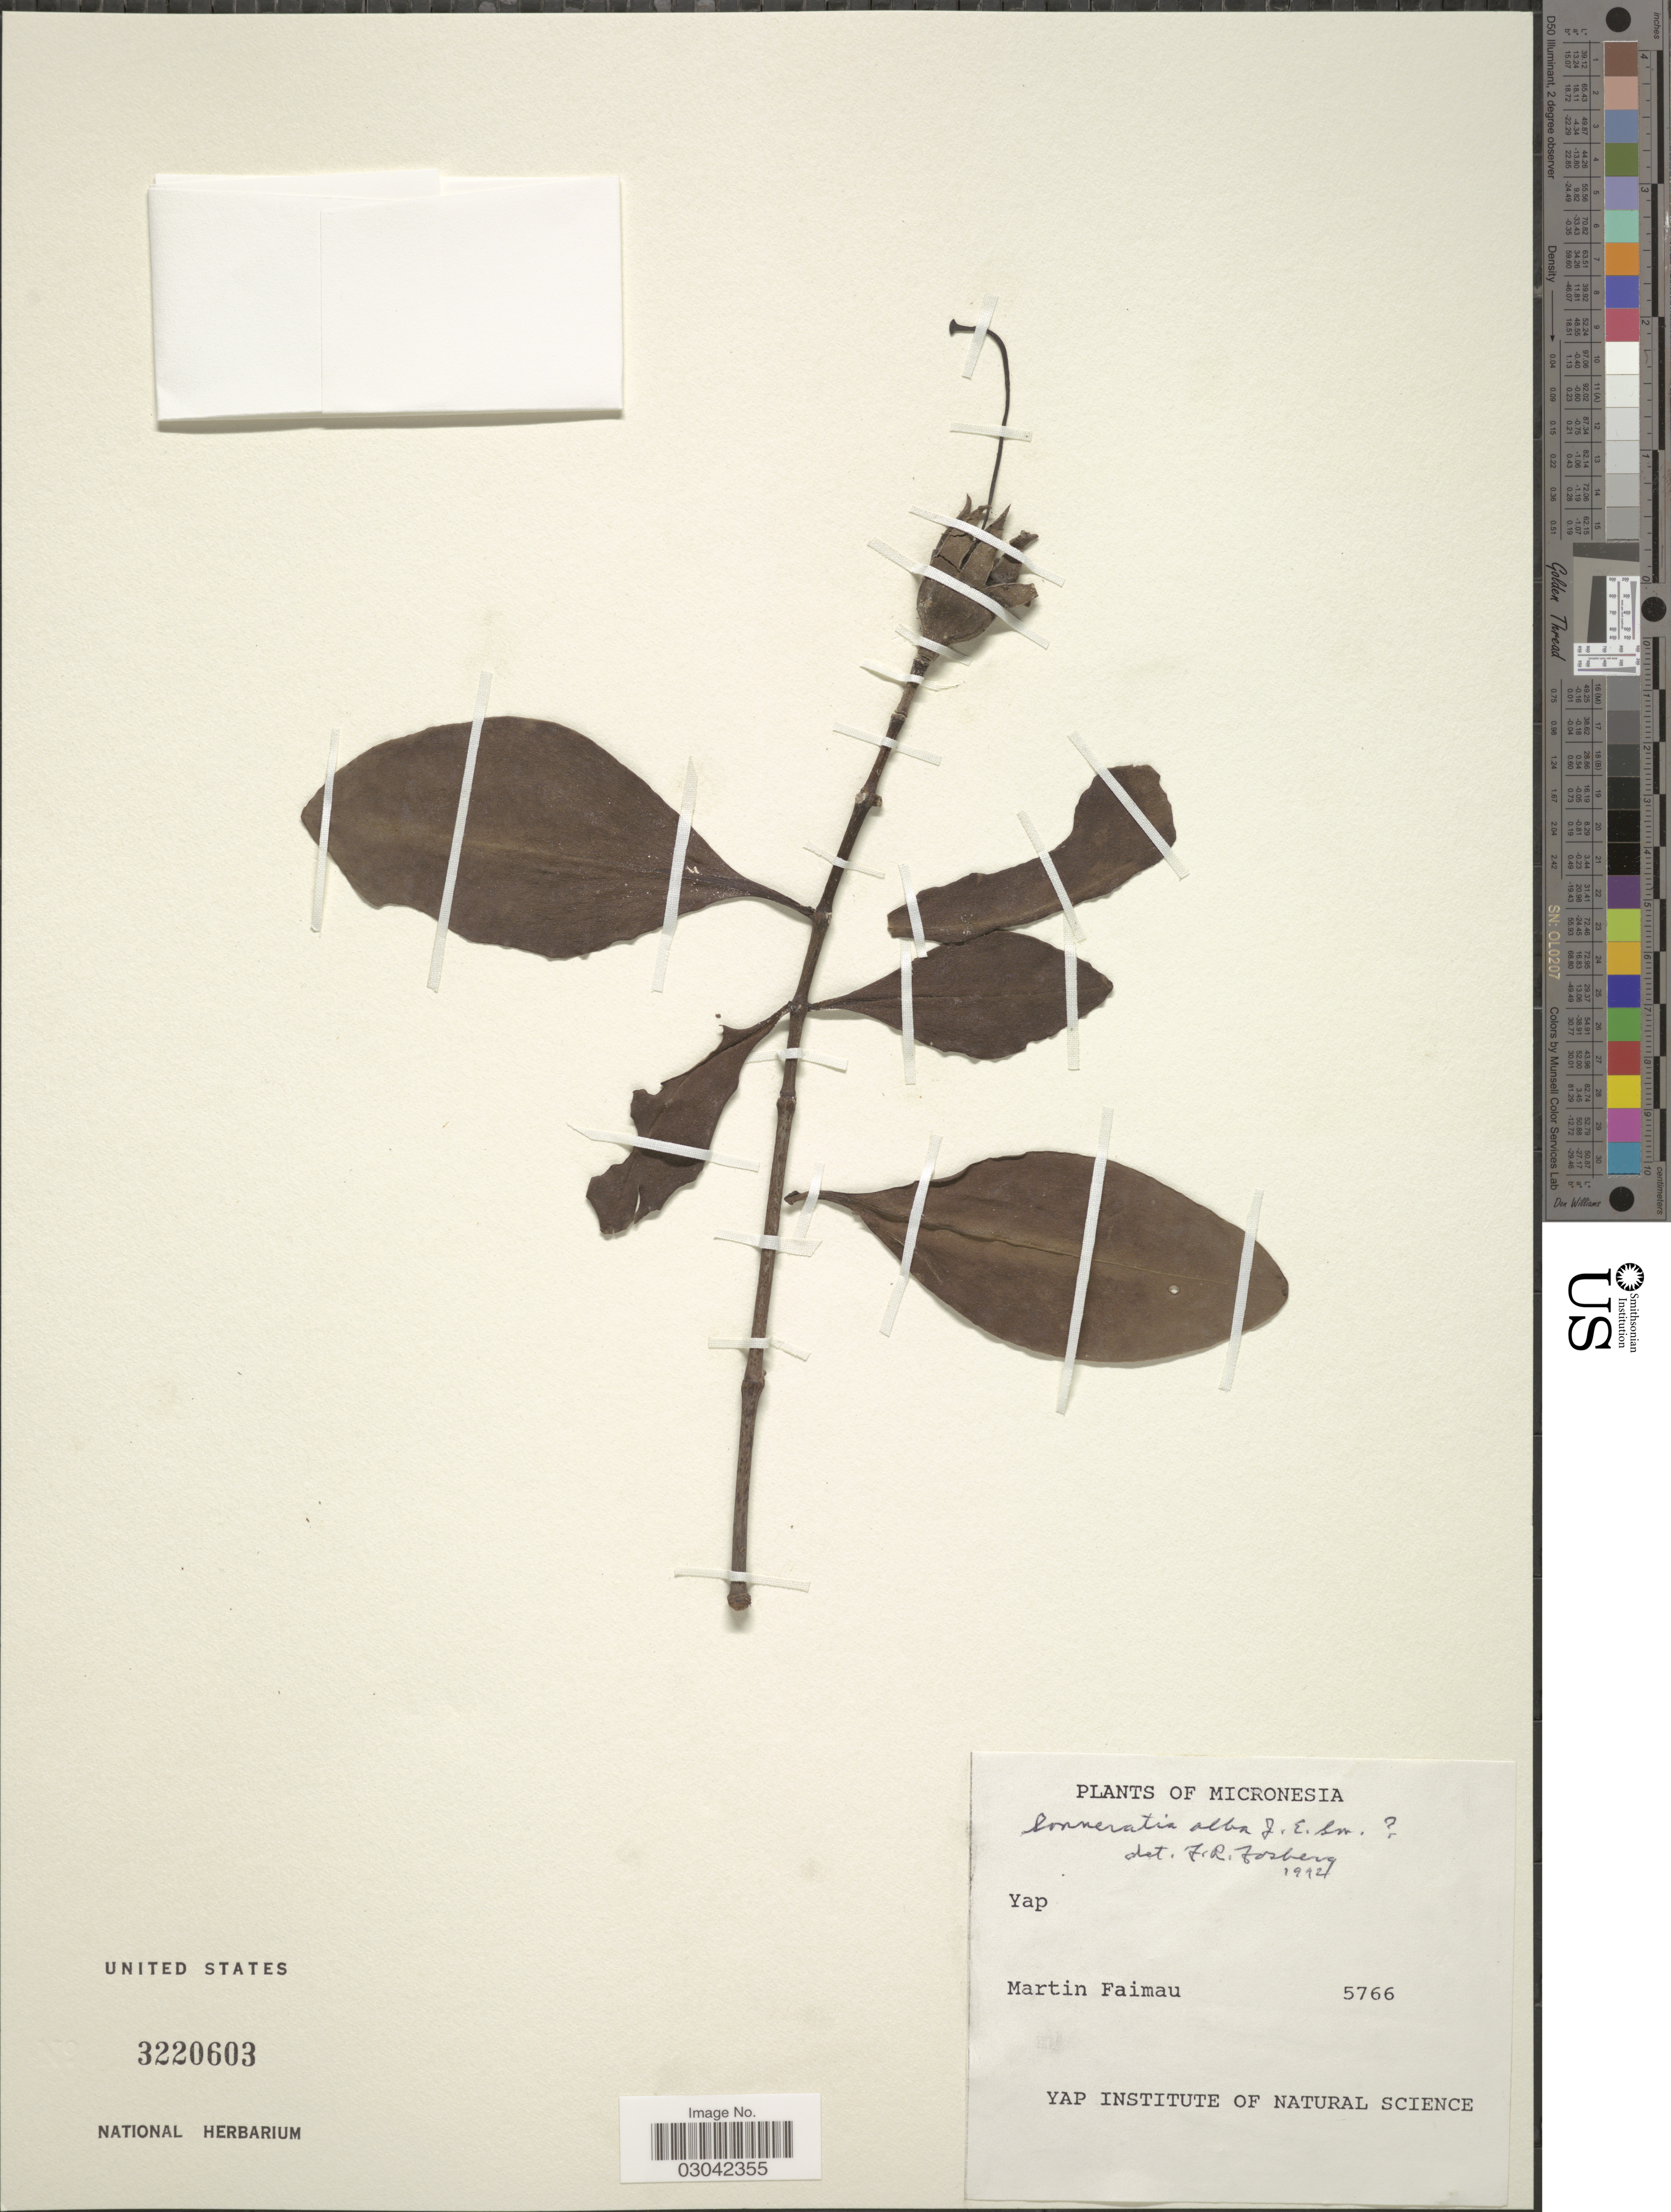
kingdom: Plantae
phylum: Tracheophyta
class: Magnoliopsida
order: Myrtales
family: Lythraceae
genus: Sonneratia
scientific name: Sonneratia alba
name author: Sm.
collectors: M. Faimau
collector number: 5766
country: Micronesia, Federated States of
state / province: Yap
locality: Micronesia. Yap.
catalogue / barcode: US 3220603